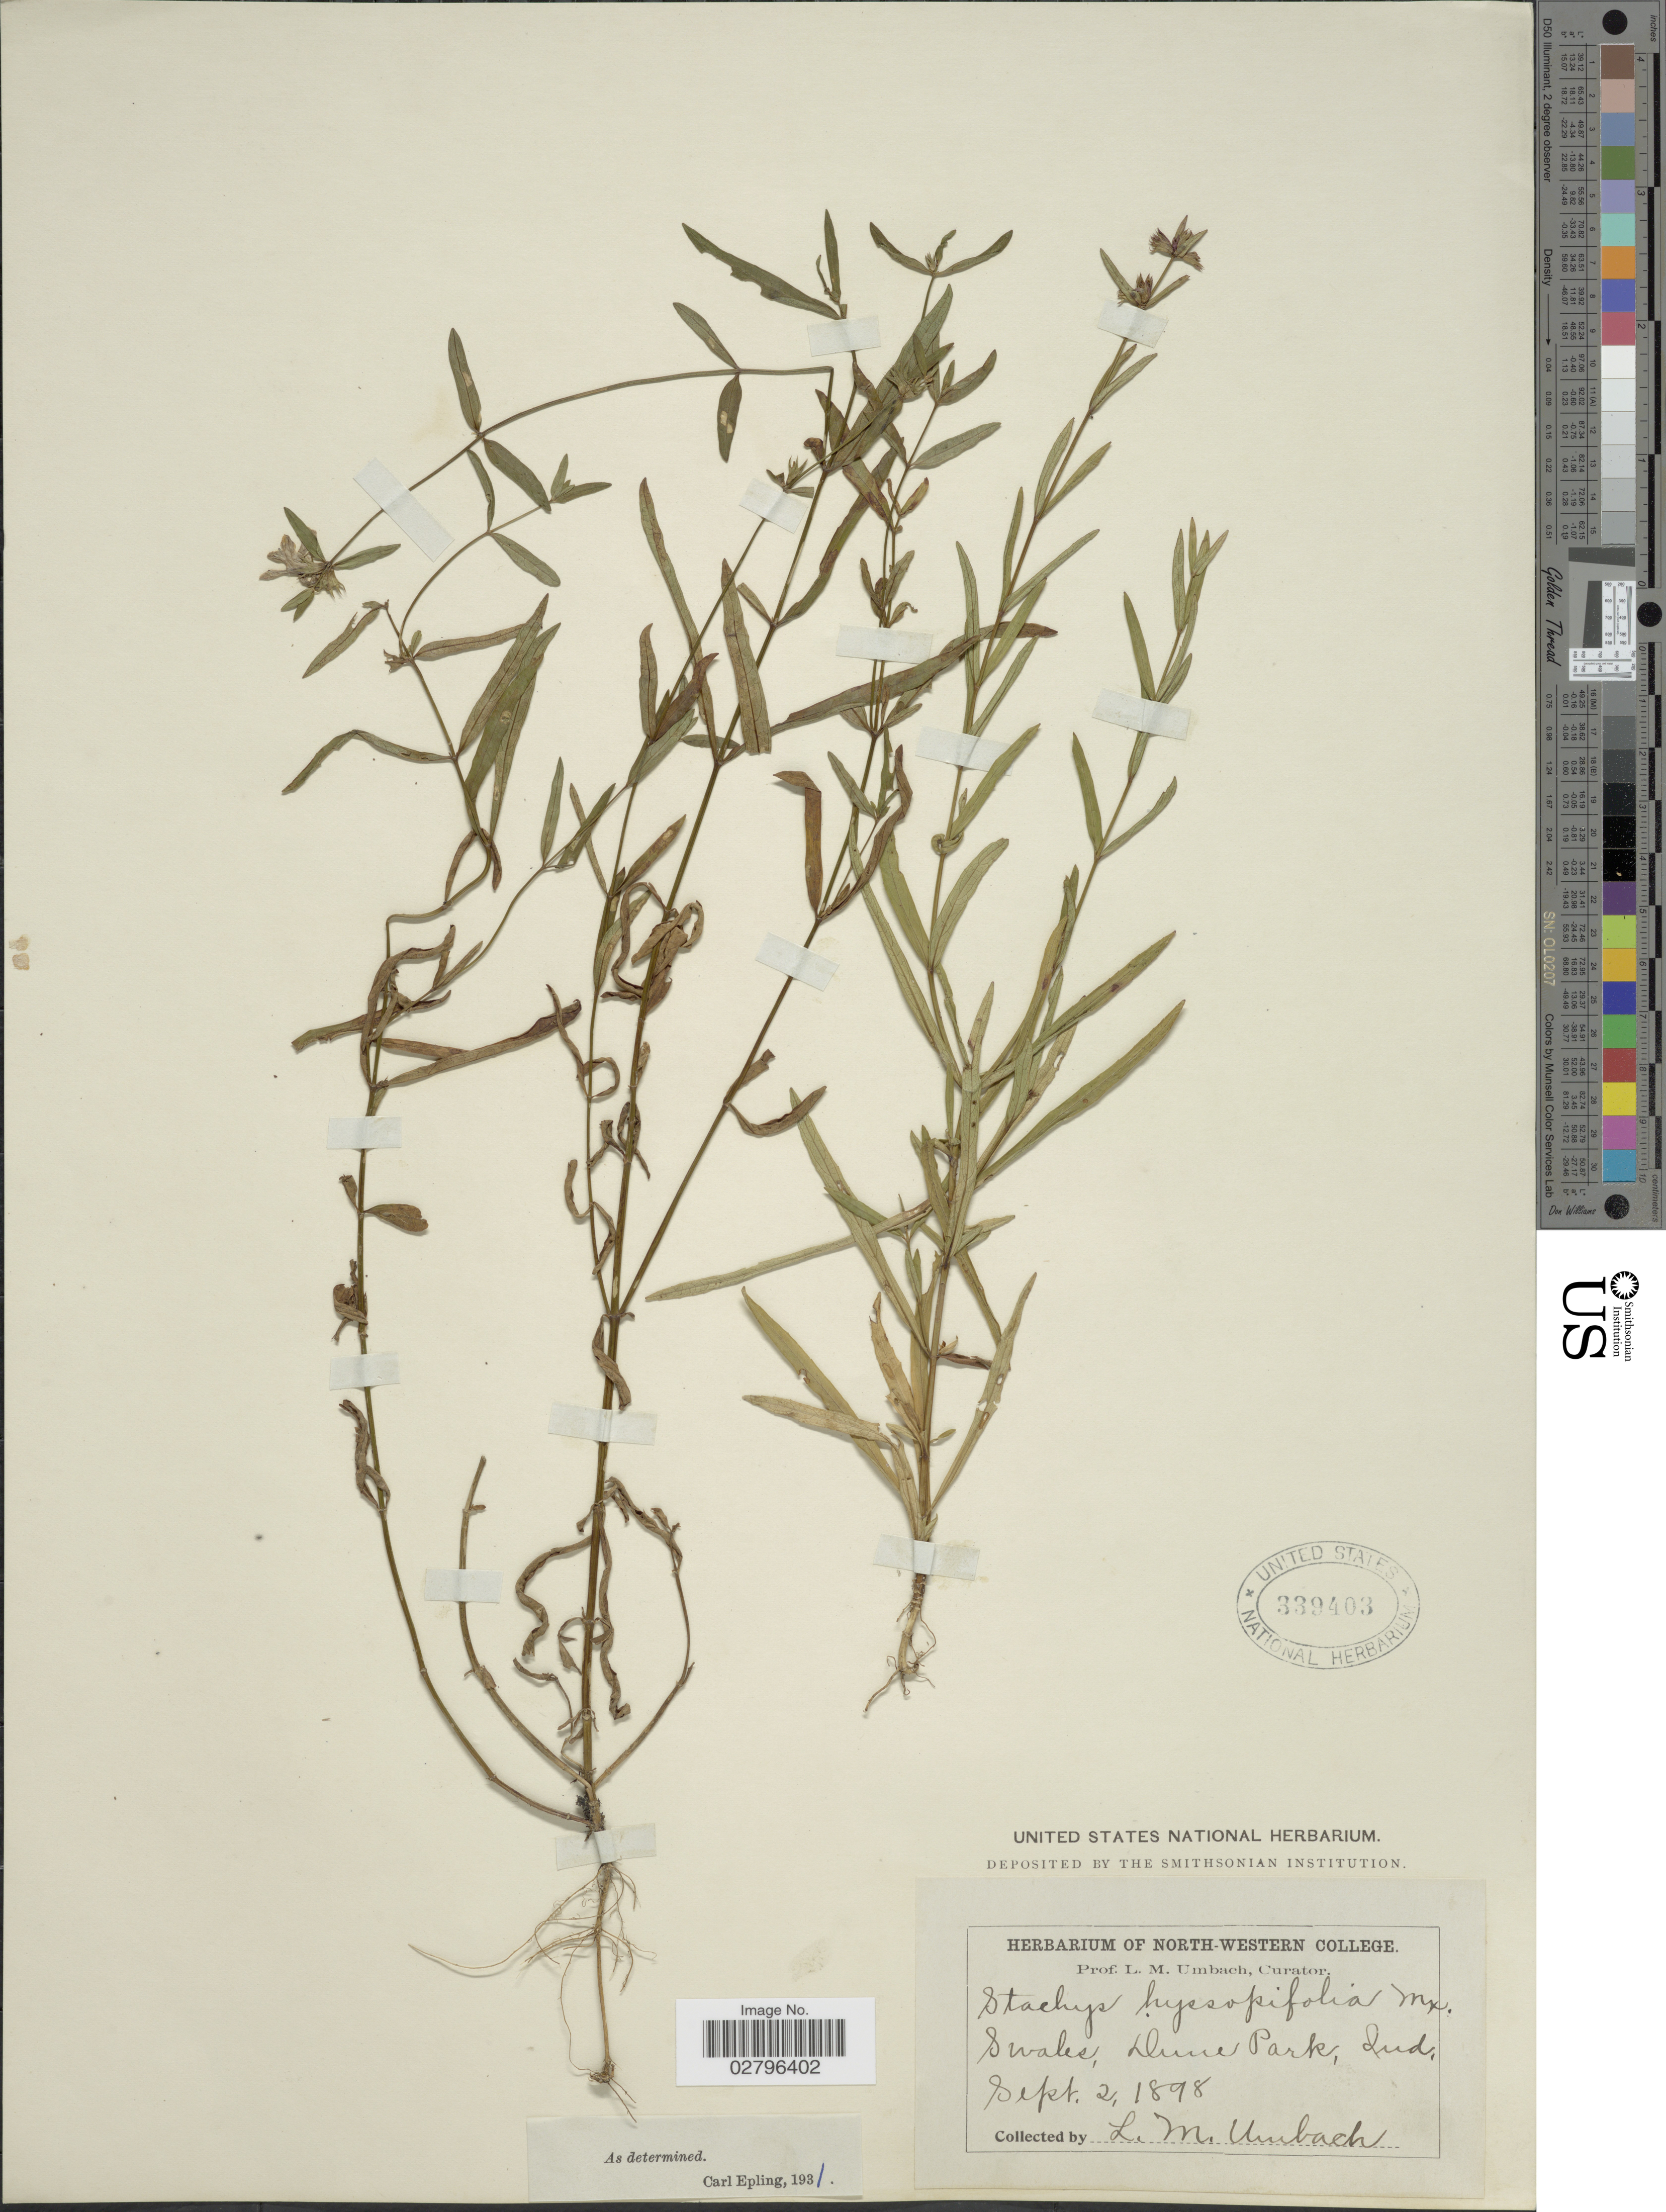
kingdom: Plantae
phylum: Tracheophyta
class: Magnoliopsida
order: Lamiales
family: Lamiaceae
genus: Stachys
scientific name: Stachys hyssopifolia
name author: Michx.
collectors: L. M. Umbach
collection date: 1898-09-02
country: United States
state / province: Indiana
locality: Swales, Dune Park.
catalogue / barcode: US 339403